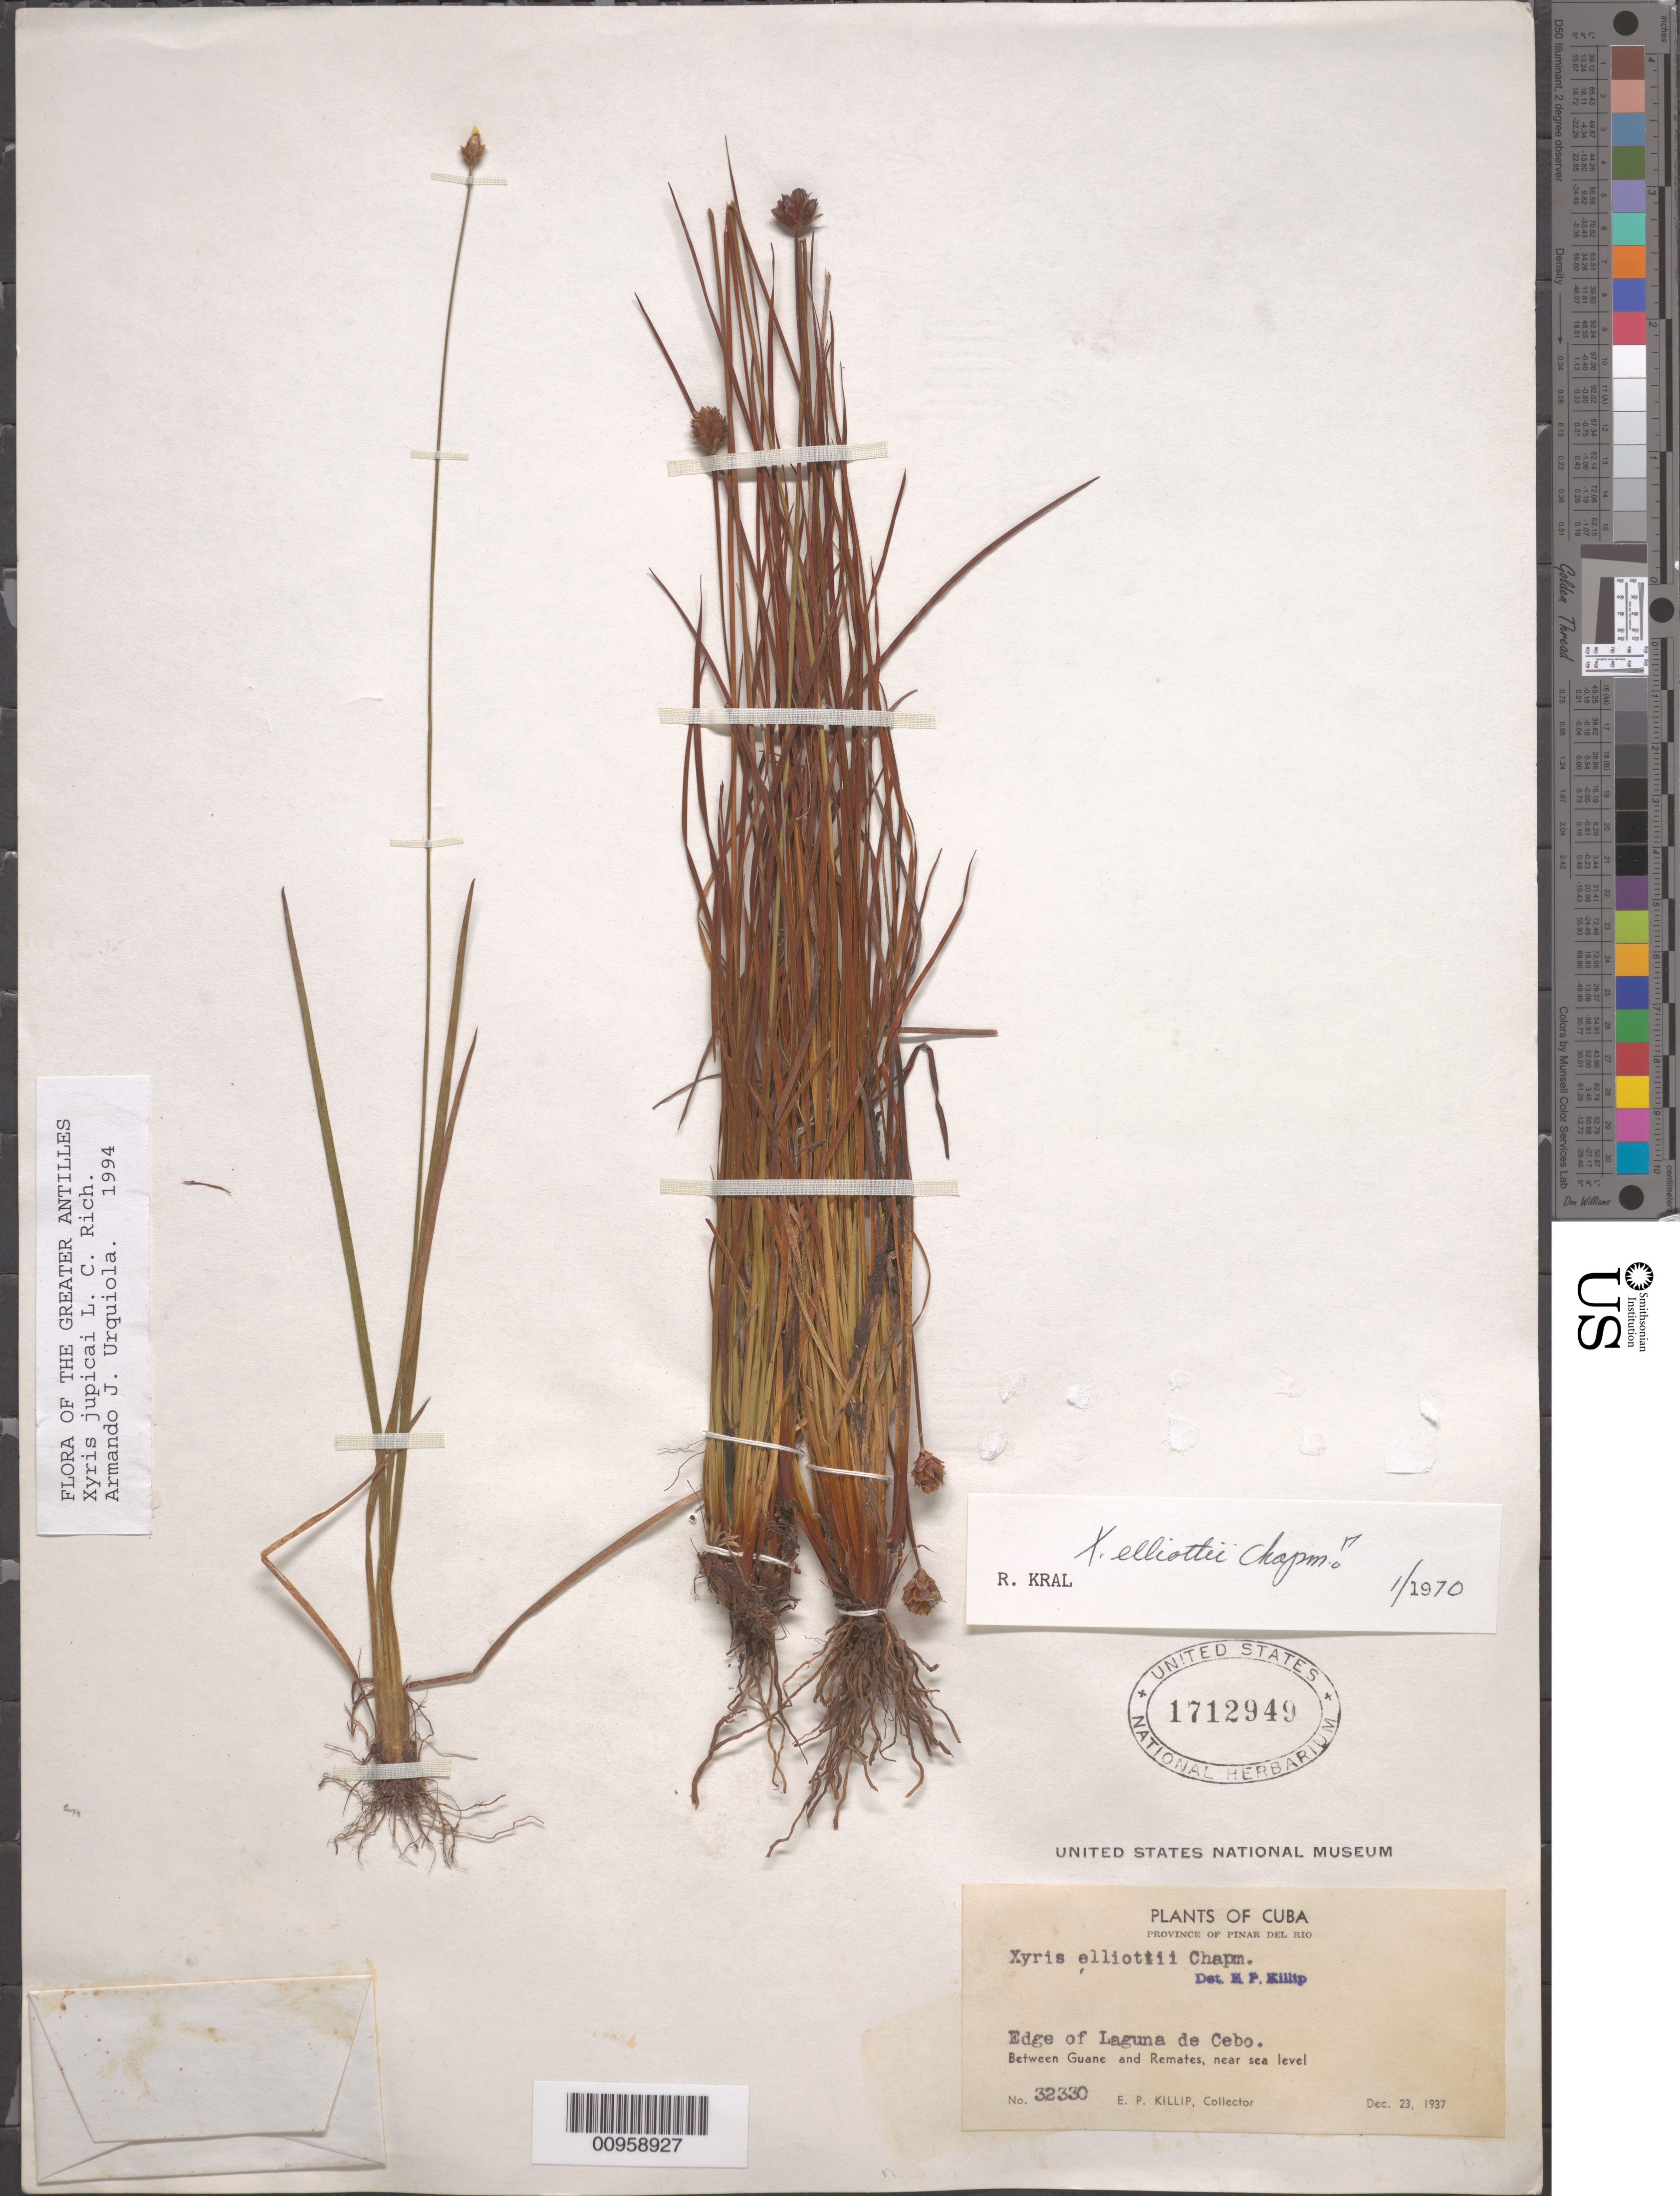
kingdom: Plantae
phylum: Tracheophyta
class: Liliopsida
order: Poales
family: Xyridaceae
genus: Xyris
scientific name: Xyris elliottii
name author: Chapm.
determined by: Urquiola, A. J., (HPPR)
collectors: E. P. Killip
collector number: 32330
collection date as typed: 23 Dec 1937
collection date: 1937-12-23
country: Cuba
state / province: Pinar del Rio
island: Cuba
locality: Between Guane and Remates, edge of Laguna de Cebo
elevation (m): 0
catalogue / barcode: US 1712949